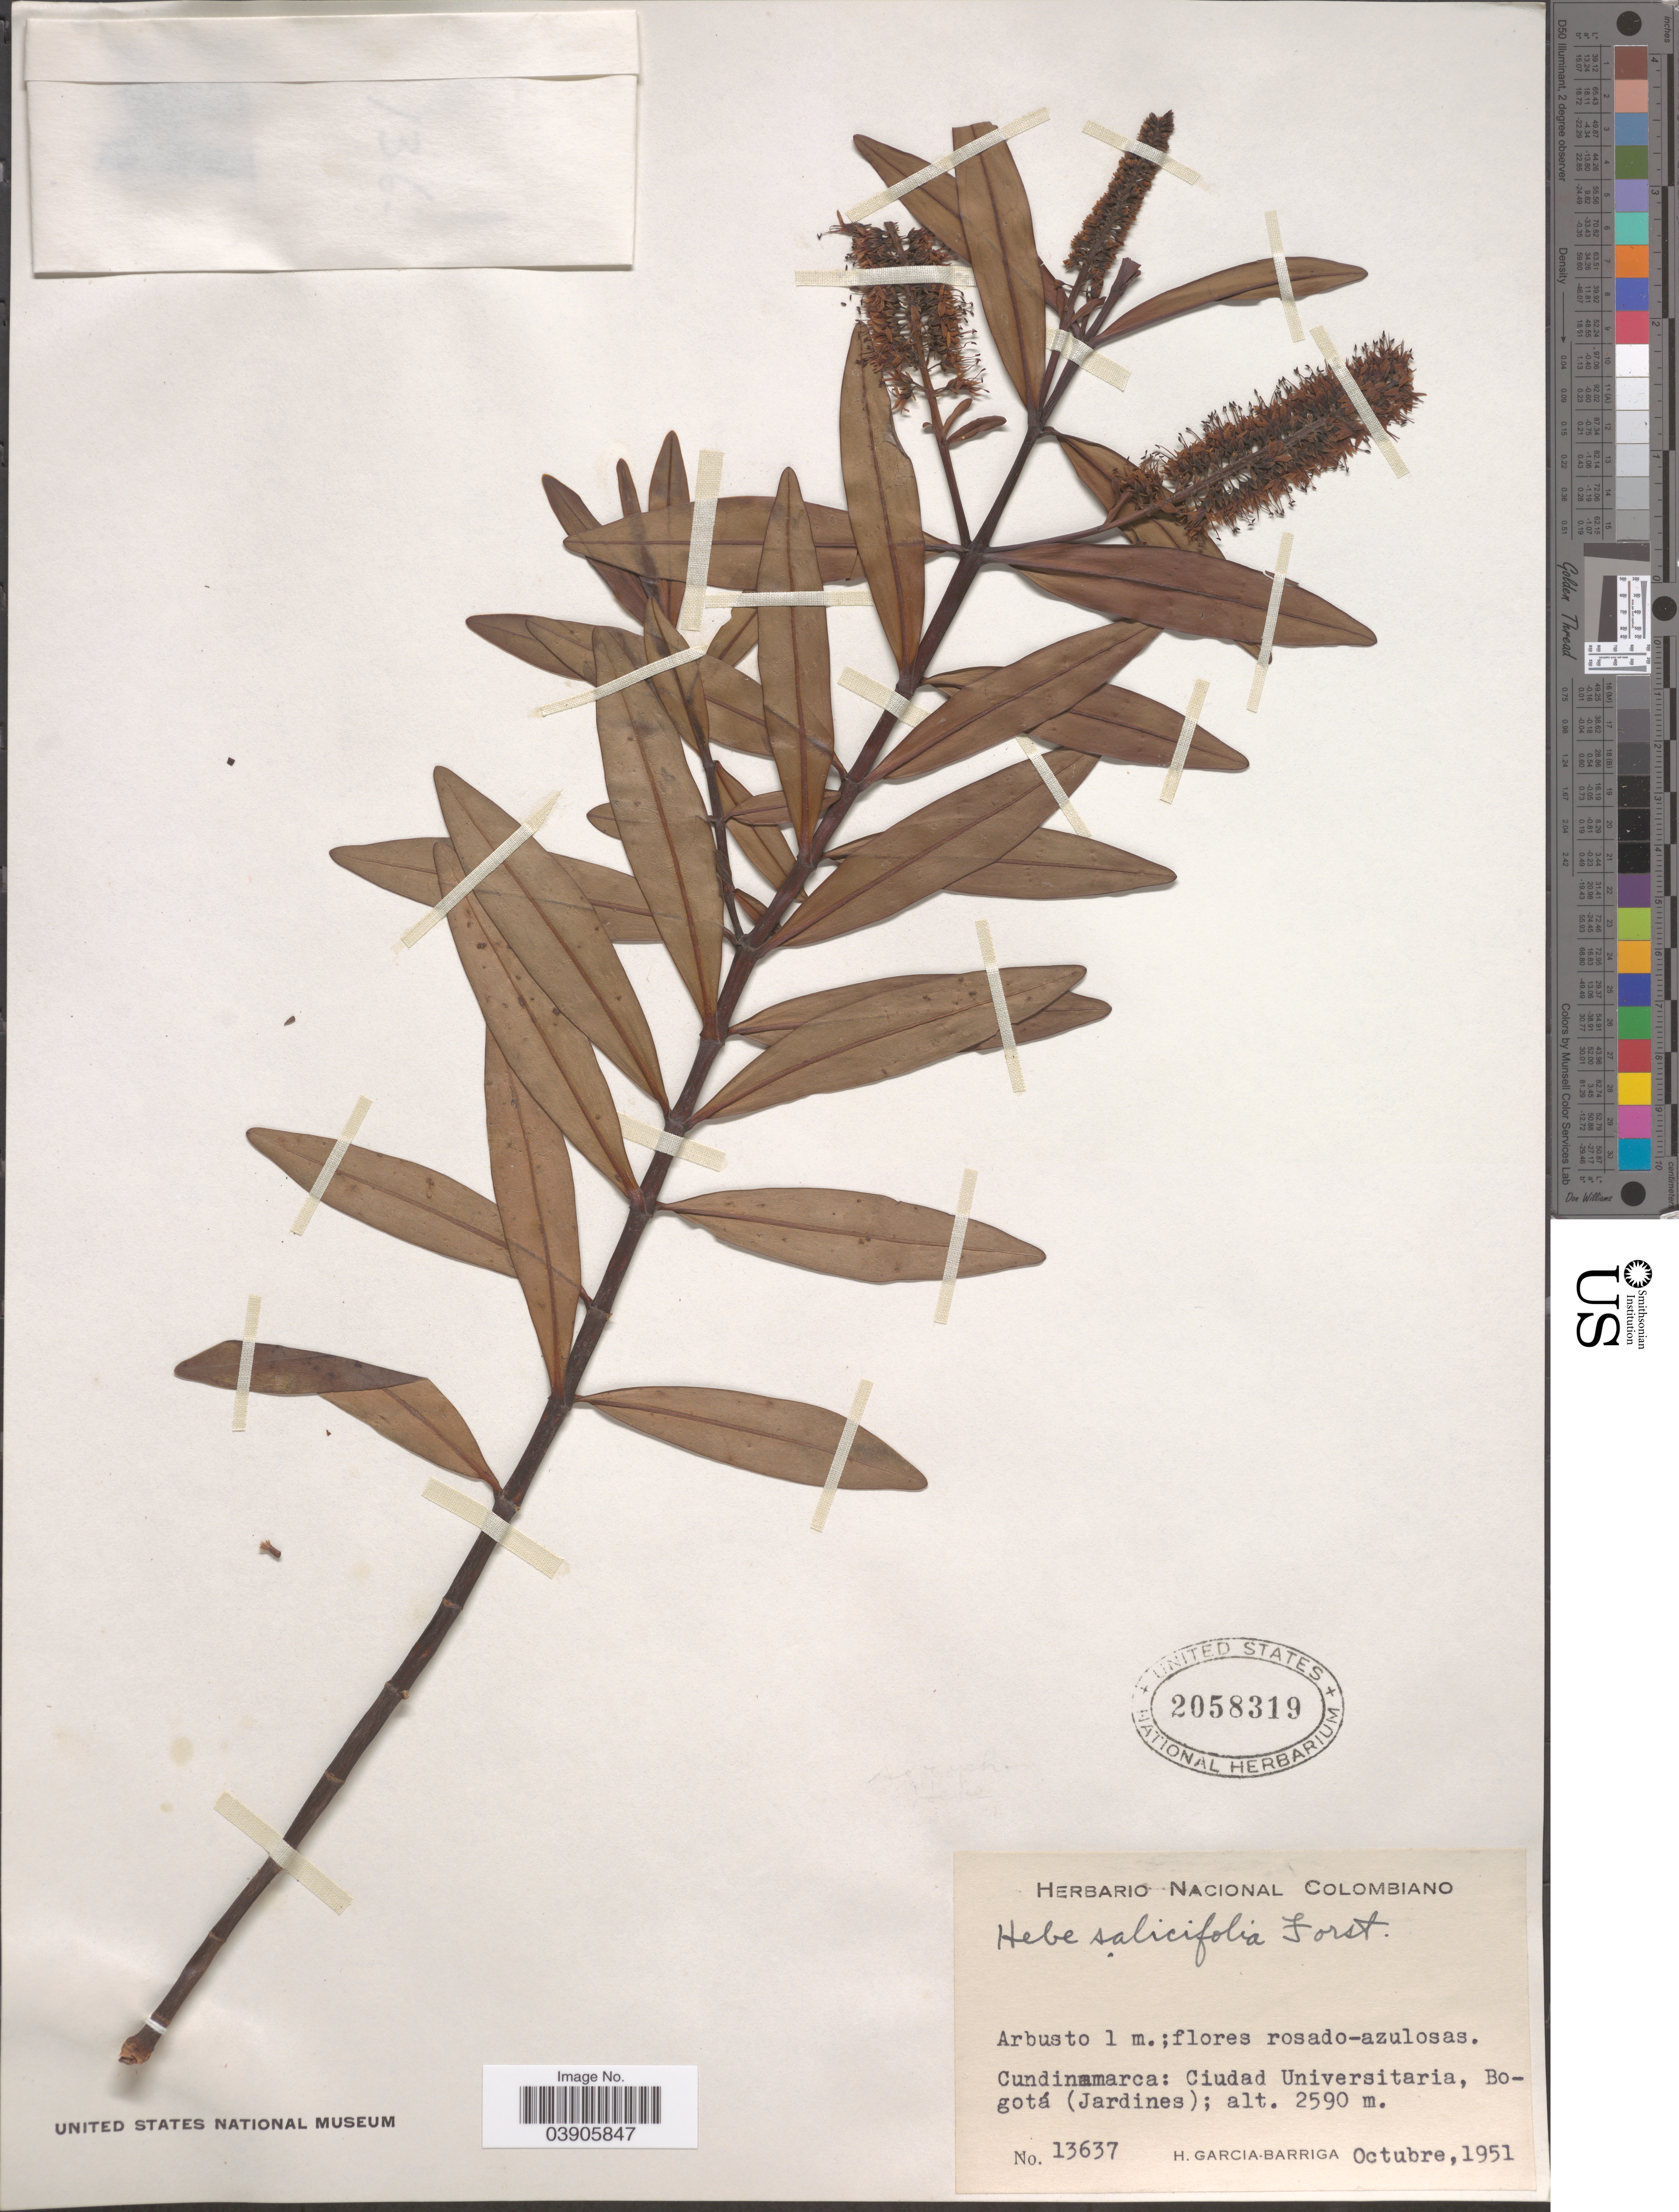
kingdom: Plantae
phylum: Tracheophyta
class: Magnoliopsida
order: Lamiales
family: Plantaginaceae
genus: Hebe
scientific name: Hebe salicifolia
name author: (G. Forst.) Pennell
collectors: H. García Barriga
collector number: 13637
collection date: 1951-10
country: Colombia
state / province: Cundinamarca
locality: Ciudad Universitaria, Bogotá (Jardines).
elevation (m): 2590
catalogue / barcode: US 2058319